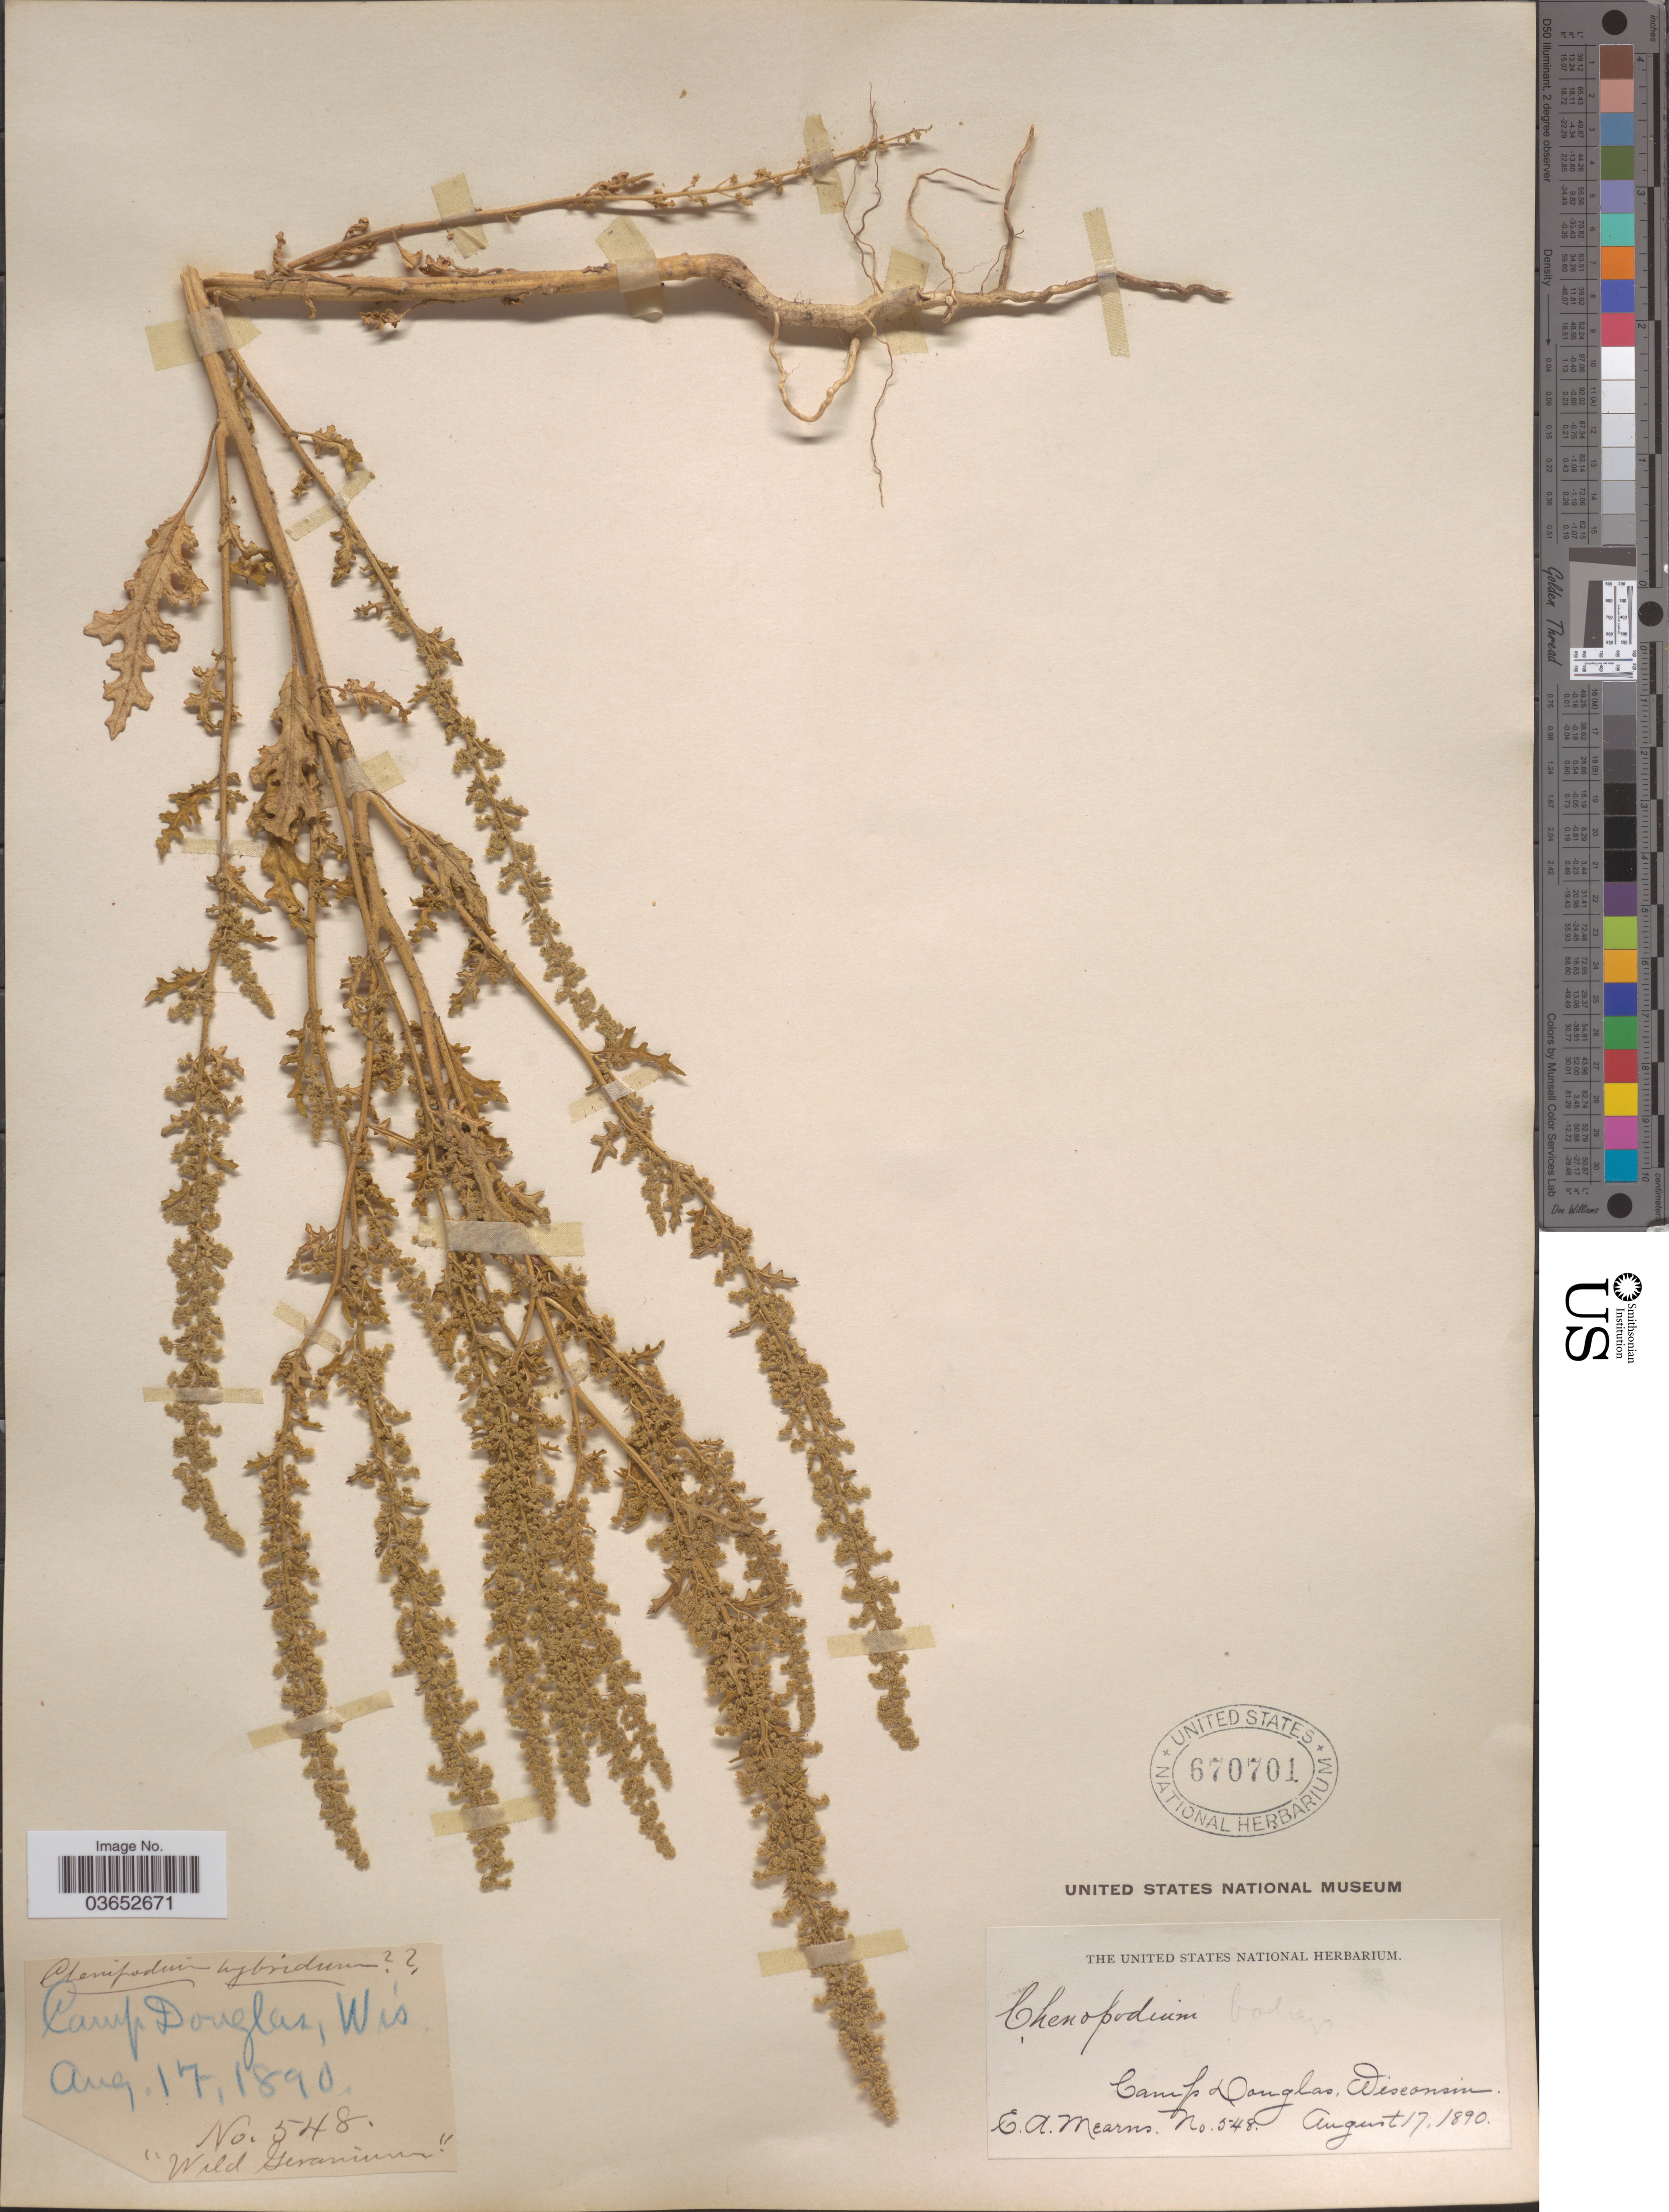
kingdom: Plantae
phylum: Tracheophyta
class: Magnoliopsida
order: Caryophyllales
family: Amaranthaceae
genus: Chenopodium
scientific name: Chenopodium botrys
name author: L.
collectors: E. A. Mearns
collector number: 548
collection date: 1890-08-17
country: United States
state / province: Wisconsin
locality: Camp Douglas.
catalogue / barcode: US 670701